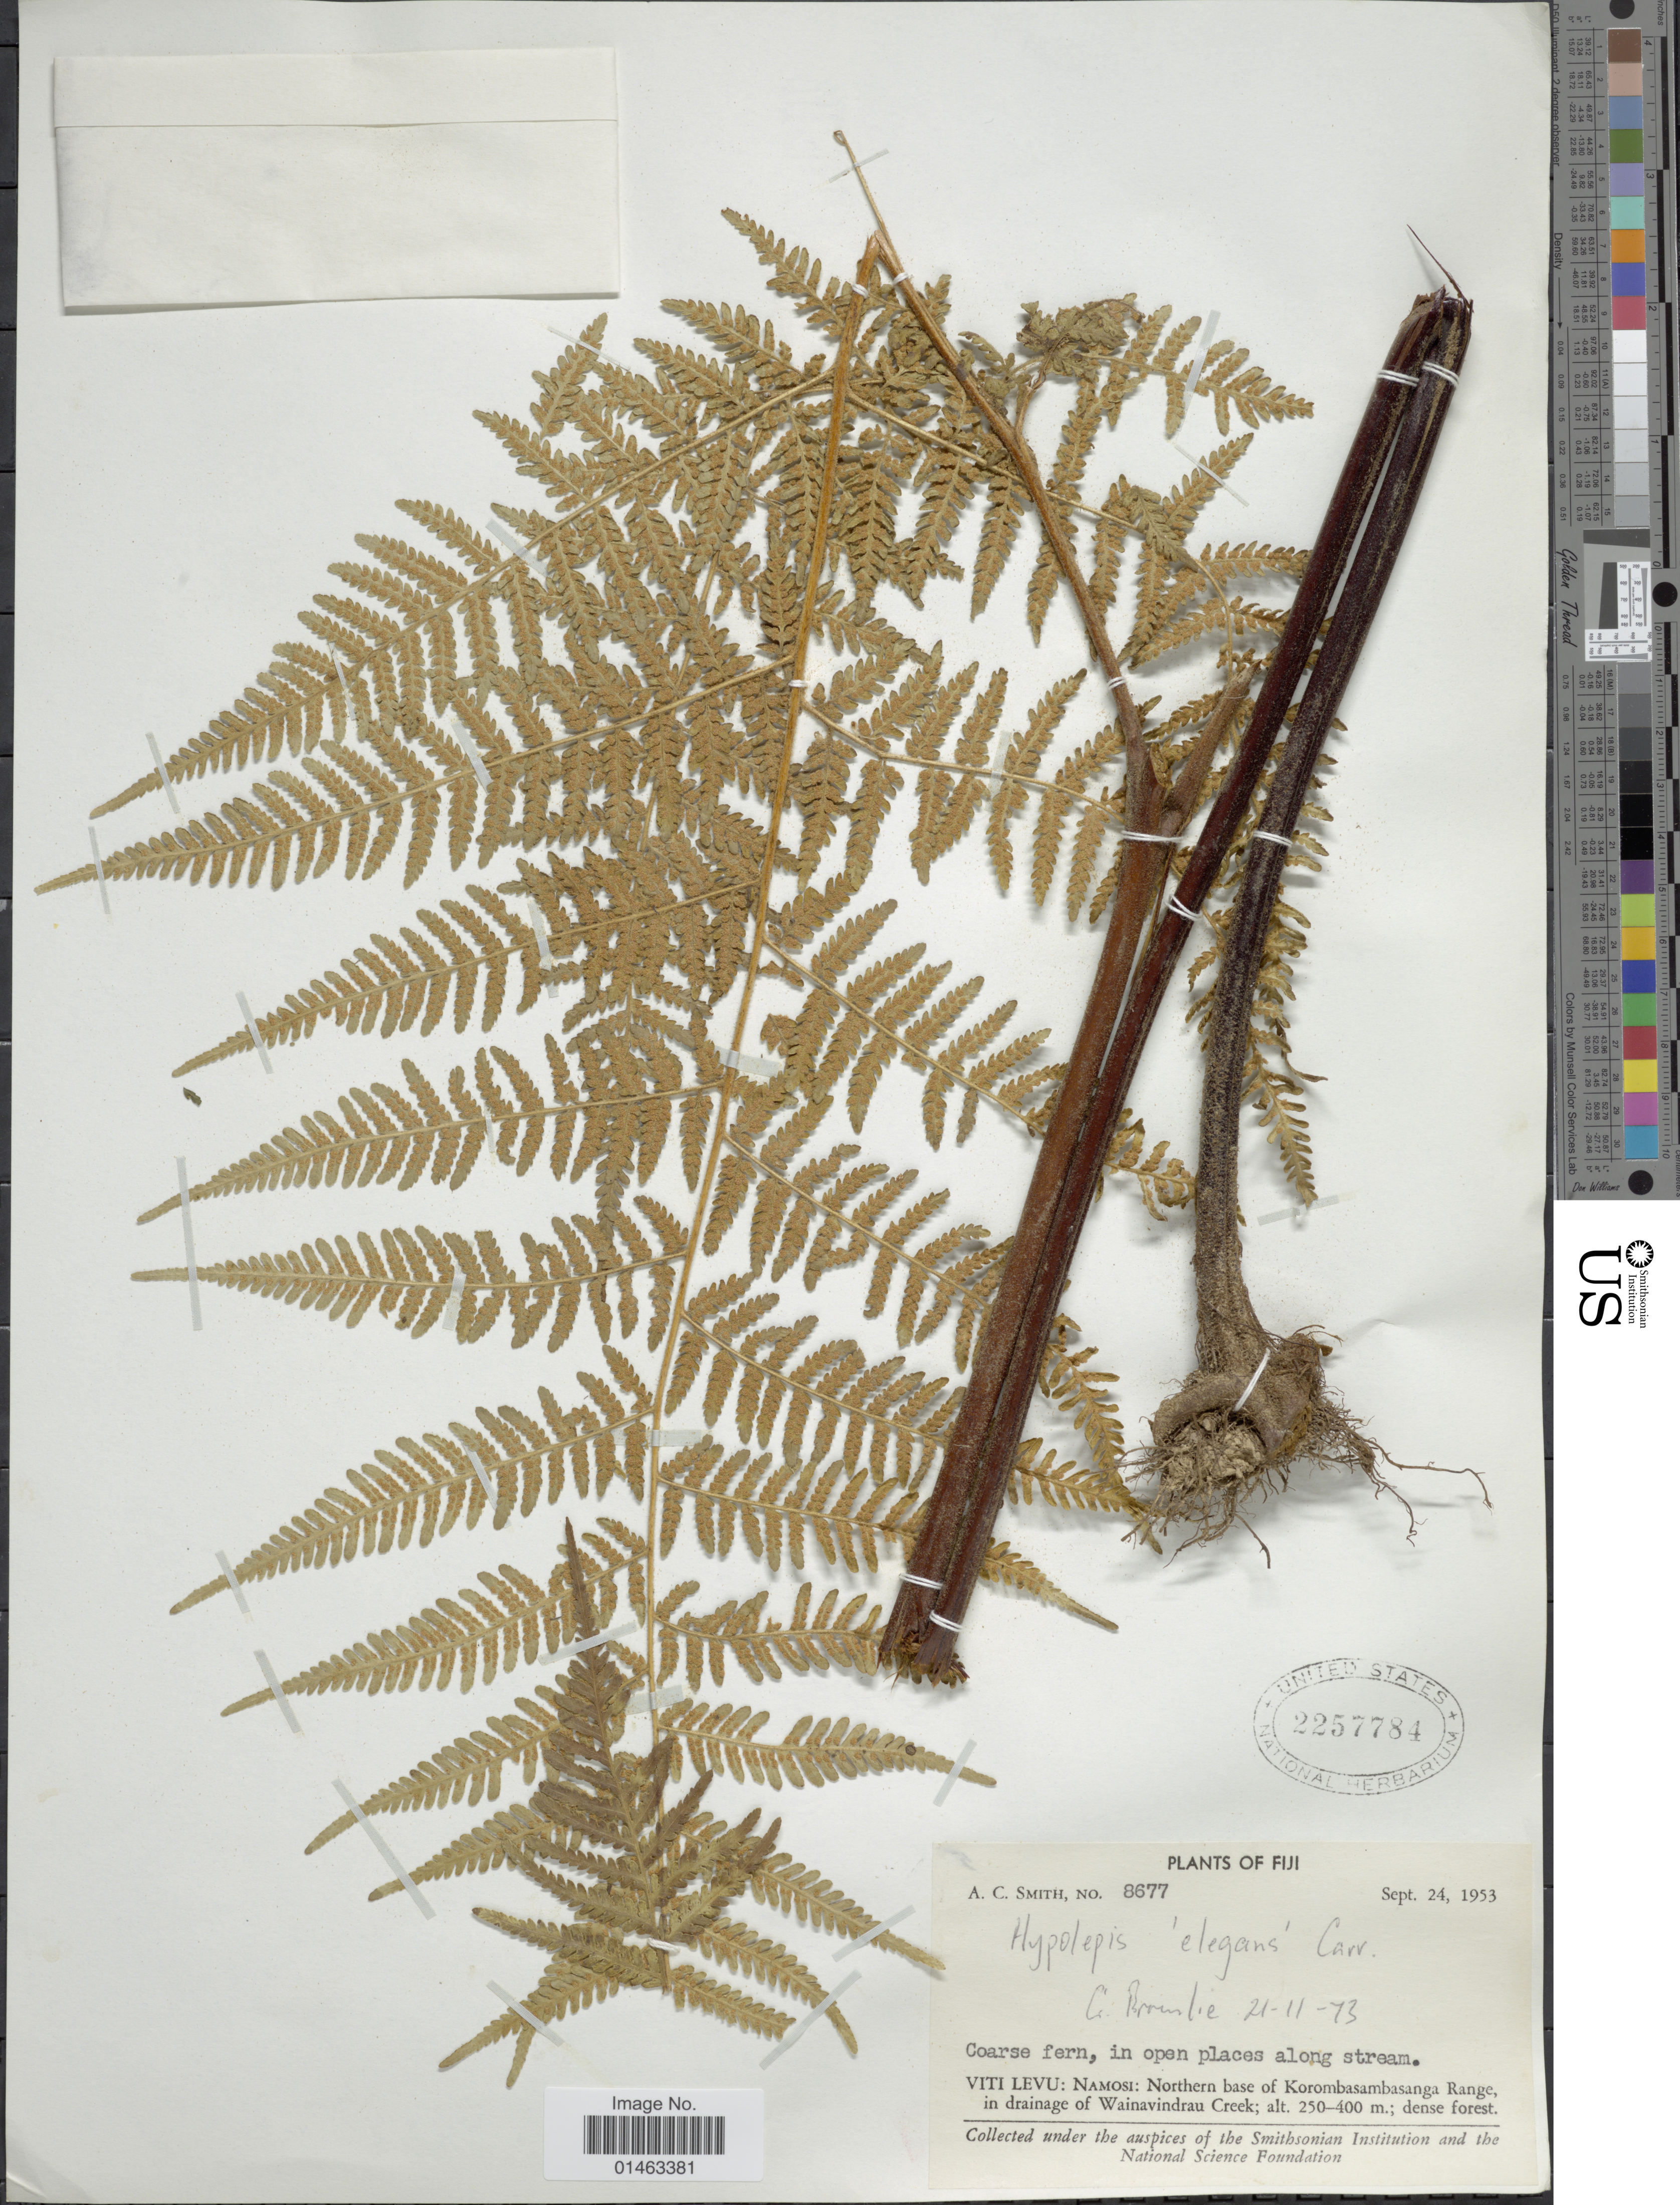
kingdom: Plantae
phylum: Tracheophyta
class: Polypodiopsida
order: Polypodiales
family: Dennstaedtiaceae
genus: Hypolepis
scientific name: Hypolepis elegans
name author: Carruth.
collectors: A. C. Smith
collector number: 8677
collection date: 1953-09-24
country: Fiji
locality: Viti Levu: Namosi: Northern base of Korombasambasanga Range, in drainage of Wainavindrau Creek.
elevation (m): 250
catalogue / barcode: US 2257784